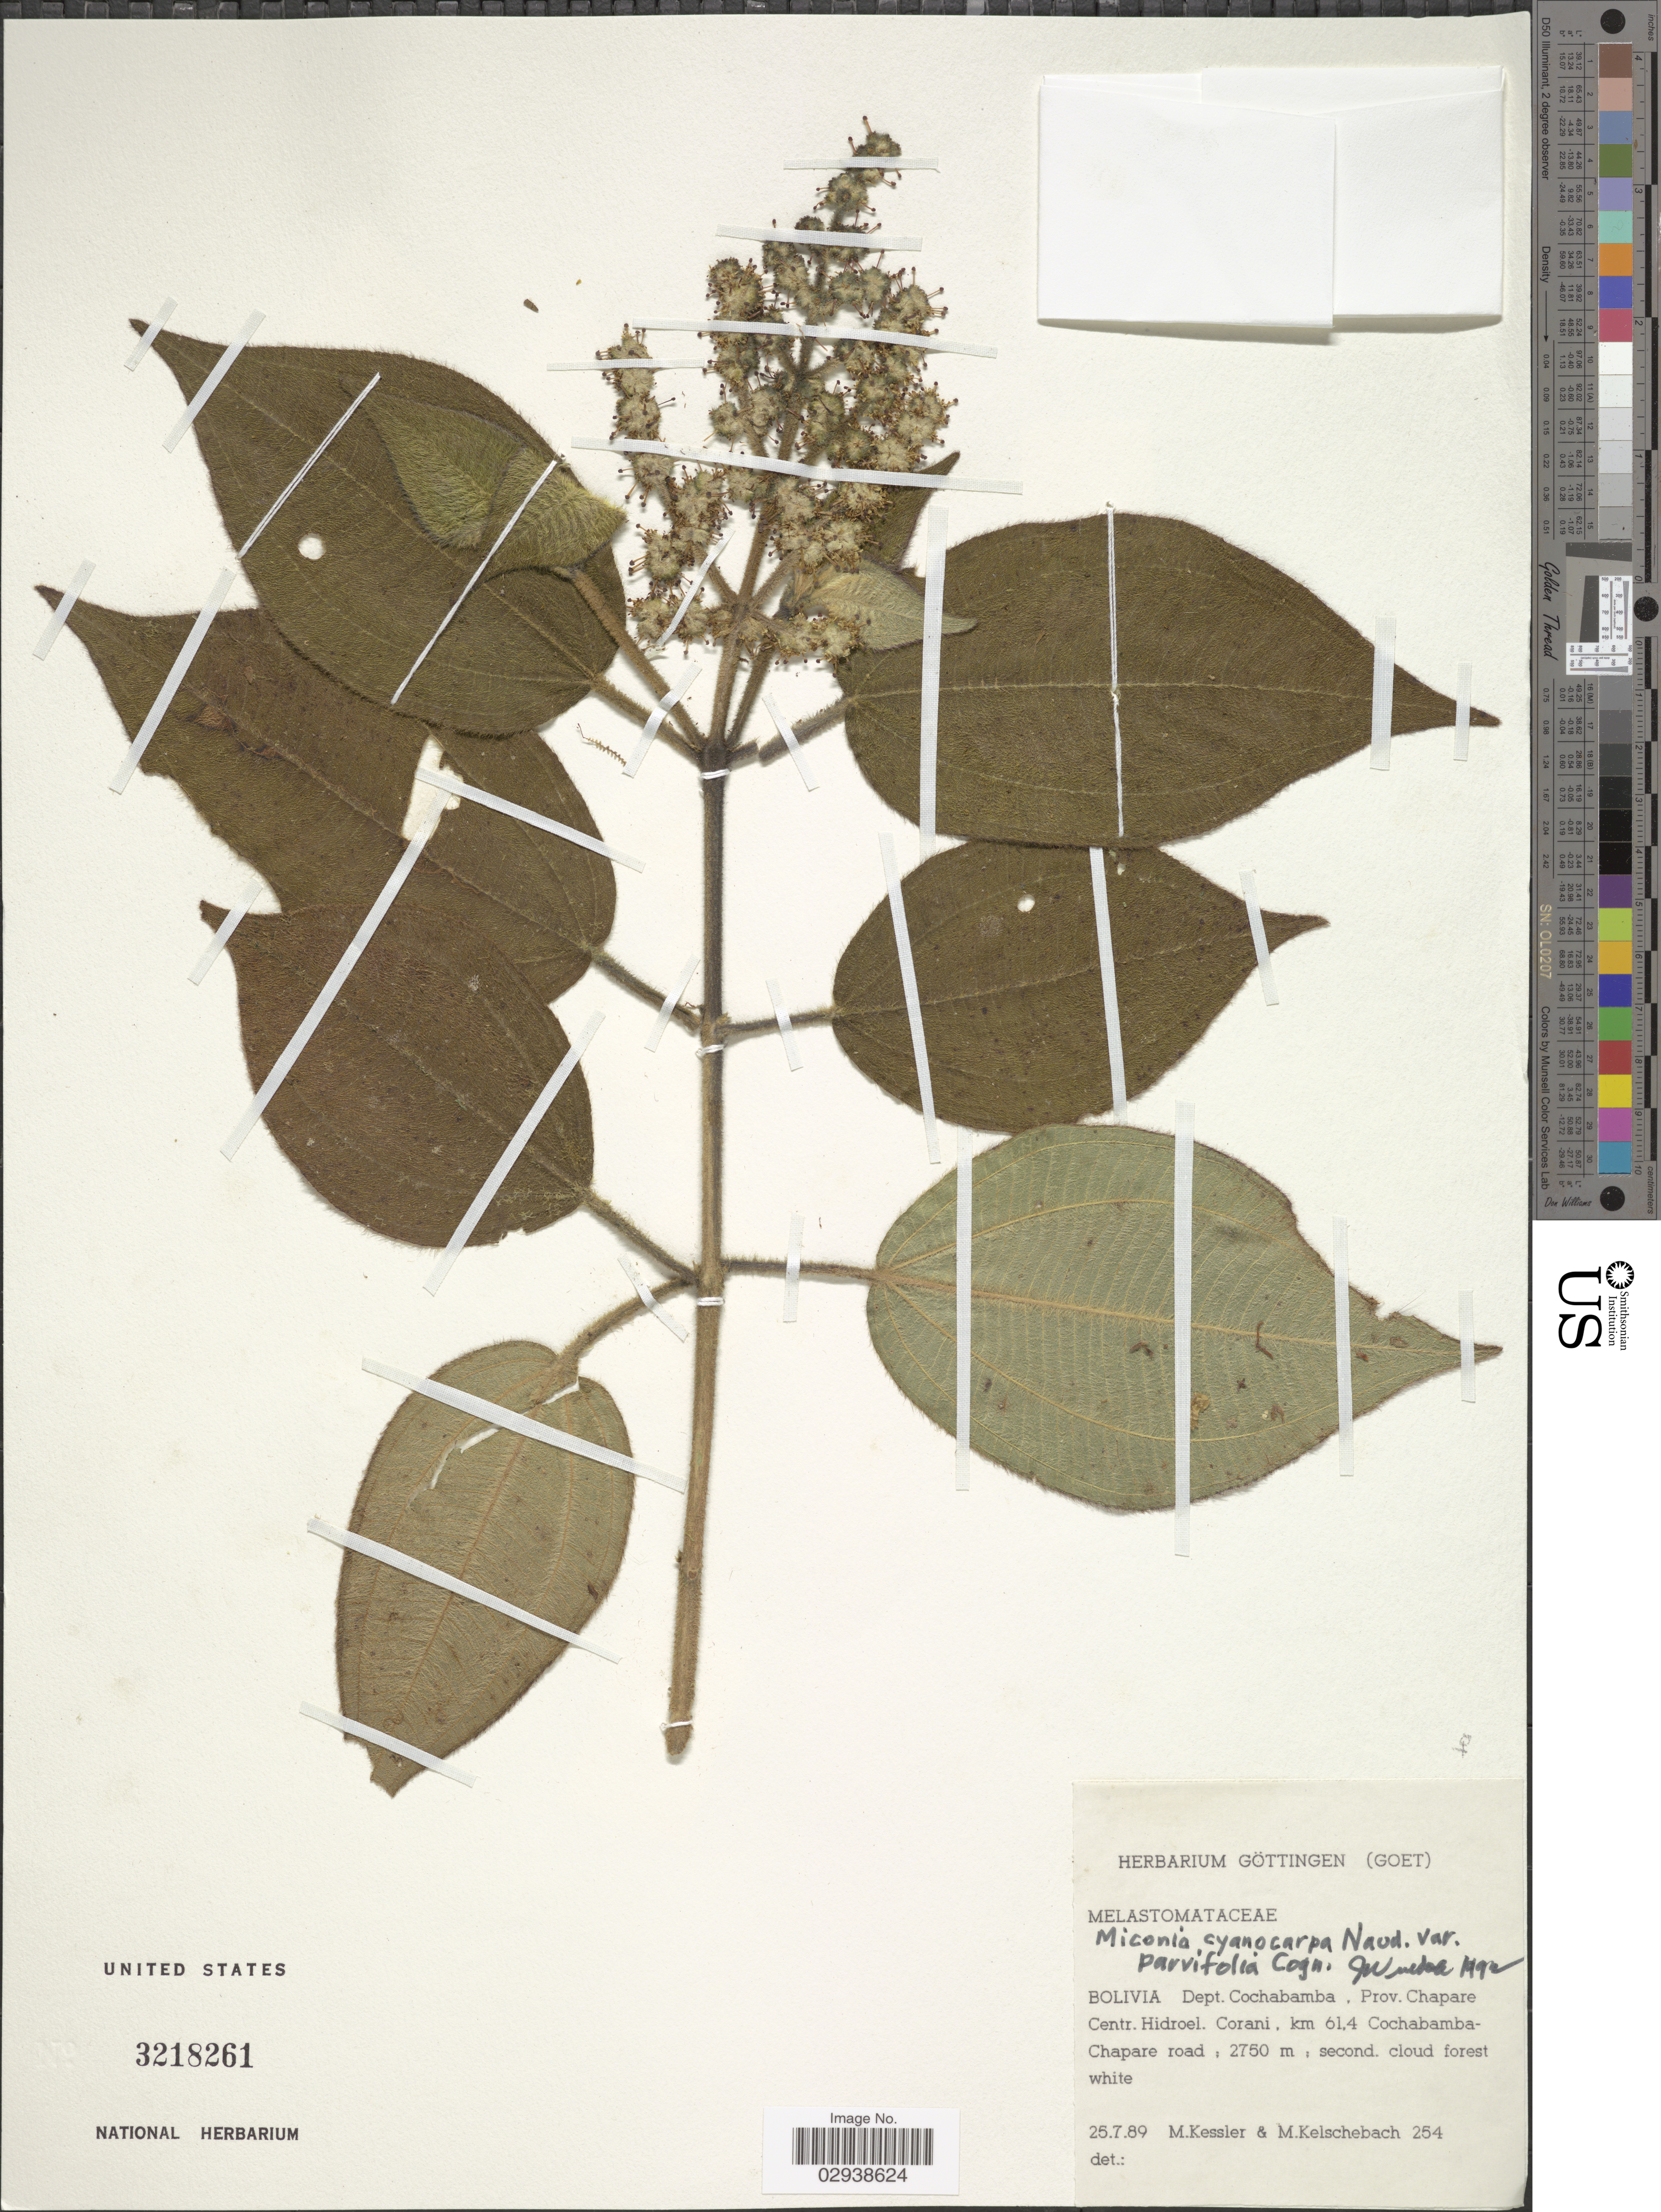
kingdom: Plantae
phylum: Tracheophyta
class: Magnoliopsida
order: Myrtales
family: Melastomataceae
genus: Miconia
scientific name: Miconia cyanocarpa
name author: Naudin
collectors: M. Kessler & M. Kelschebach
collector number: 254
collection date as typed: Transcribed d/m/y: 25/7/89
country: Bolivia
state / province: Cochabamba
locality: Dept. Cochabamba, Prov. Chapare Centr. Hidroel. Corani, km 61.4 Cochabamba-Chapare road.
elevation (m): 2750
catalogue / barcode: US 3218261